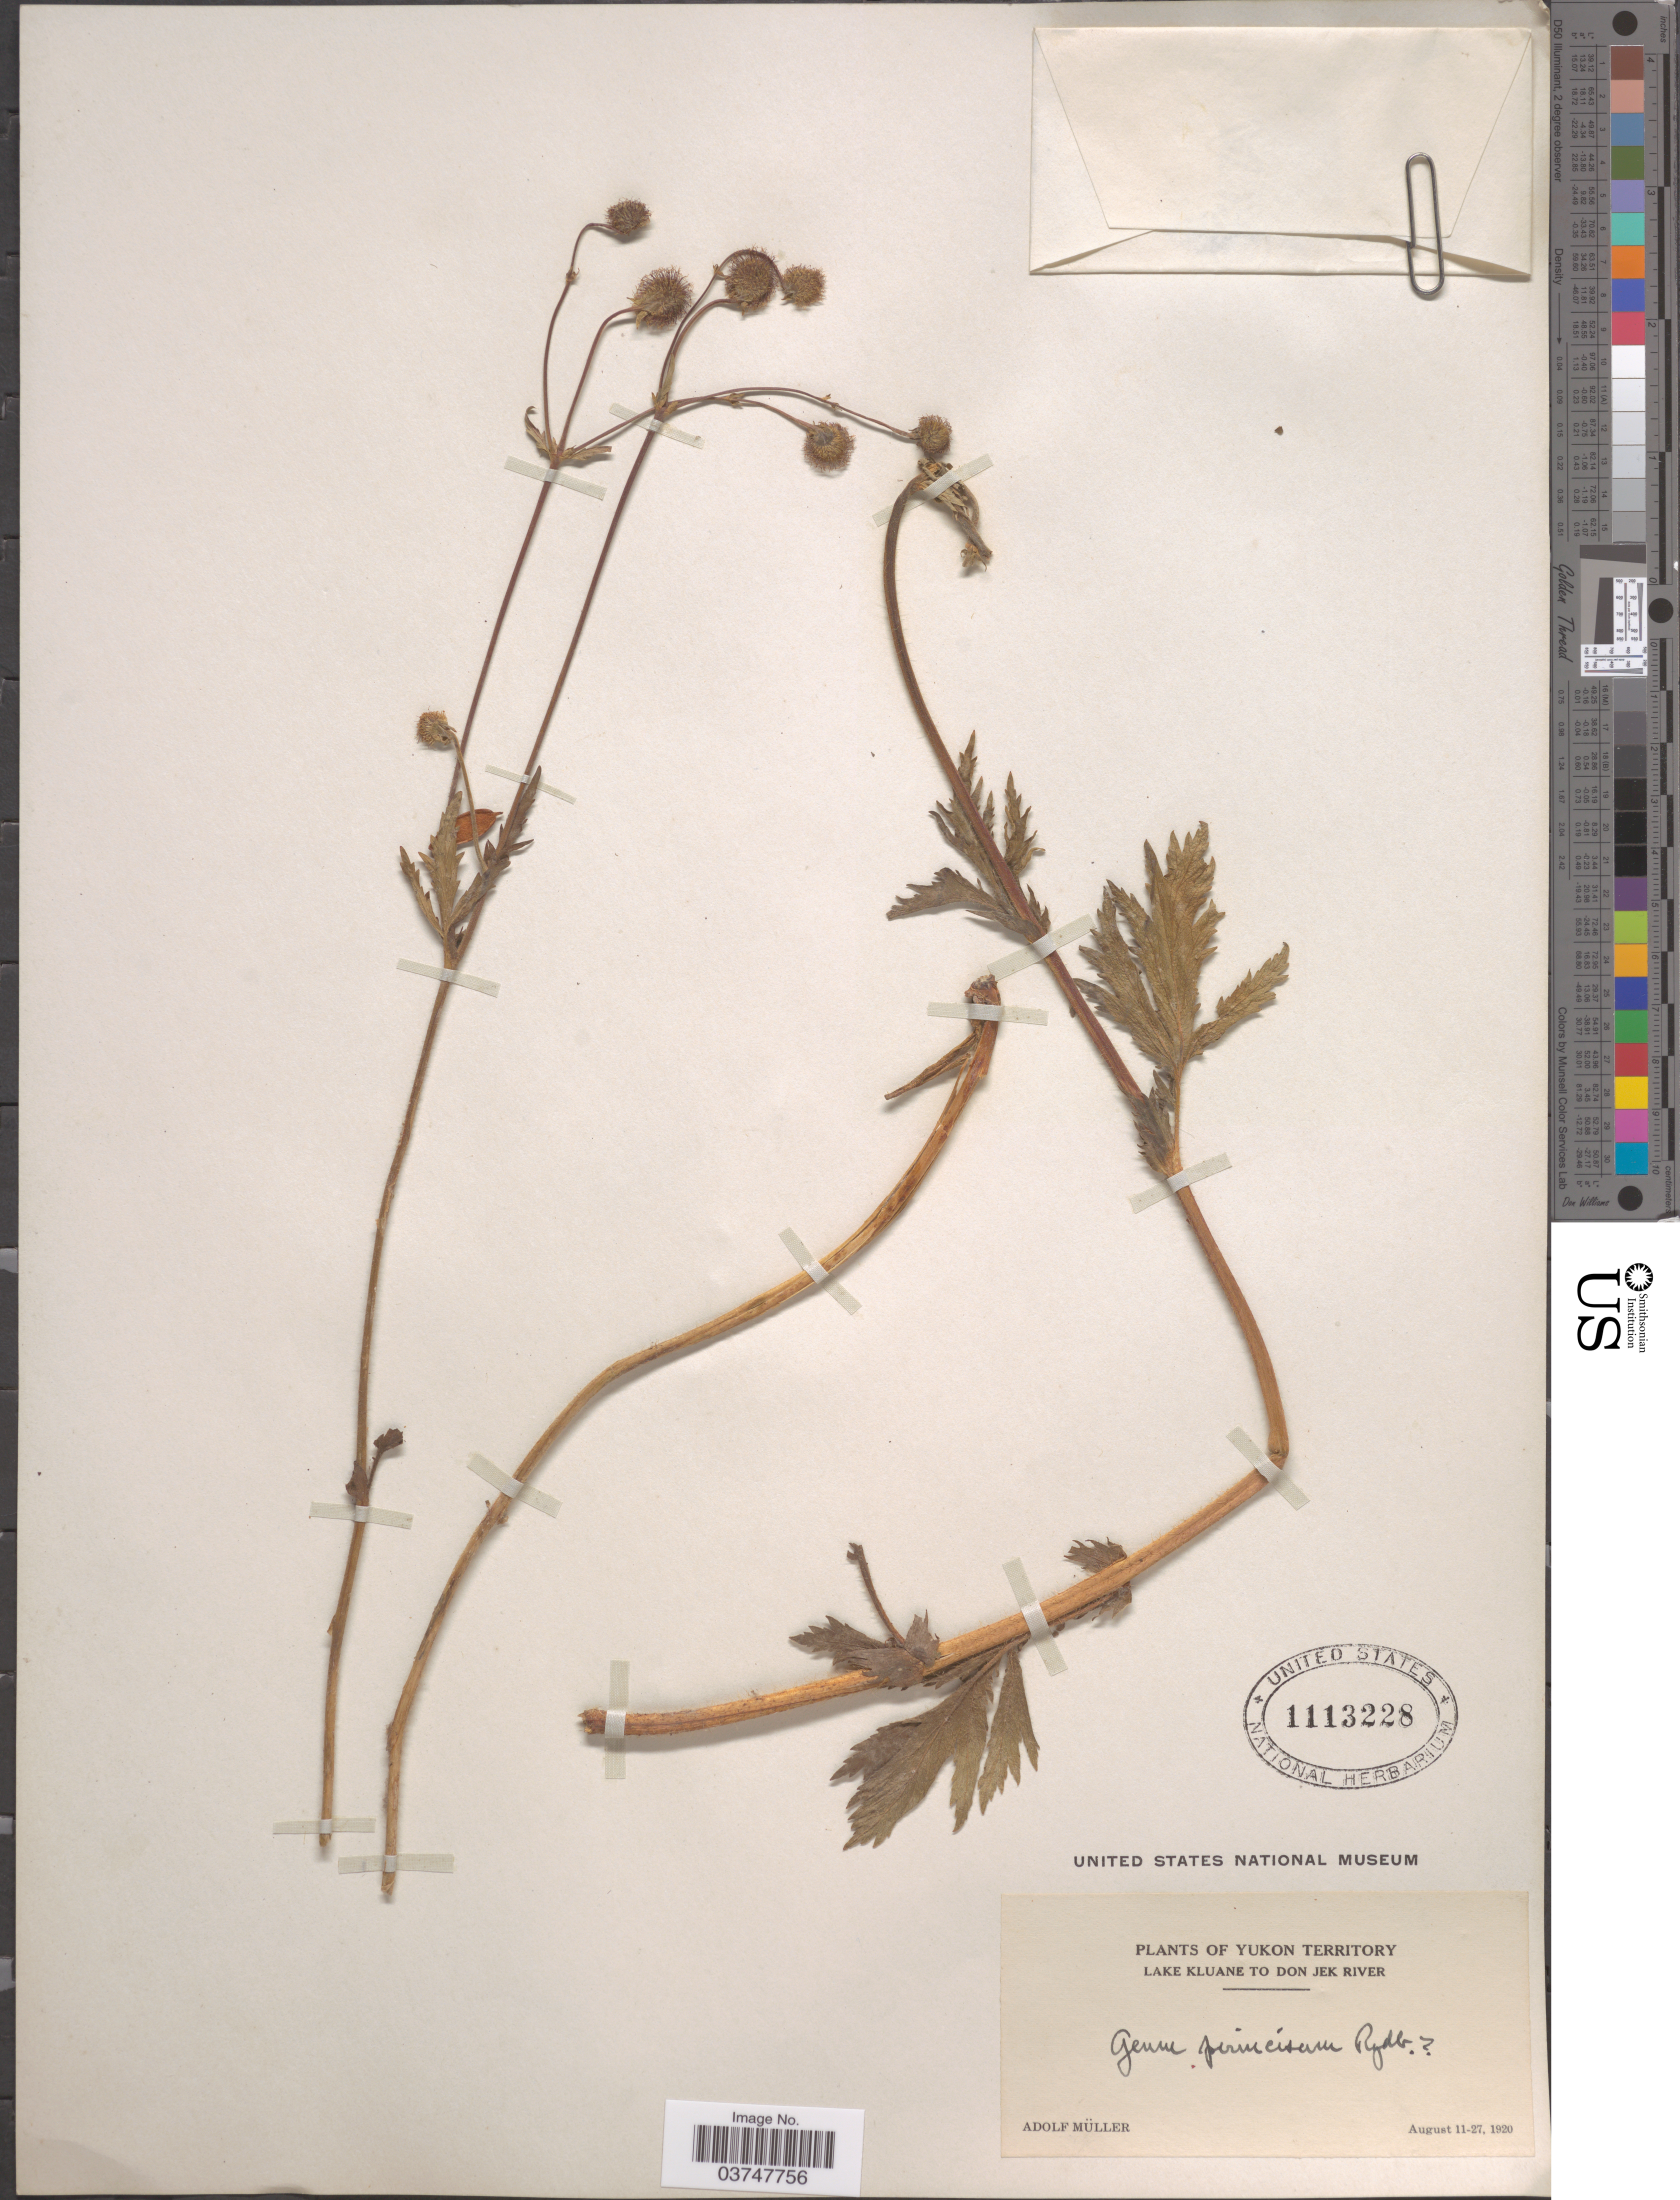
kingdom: Plantae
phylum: Tracheophyta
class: Magnoliopsida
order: Rosales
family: Rosaceae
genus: Geum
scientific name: Geum macrophyllum var. perincisum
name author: (Rydb.) Raup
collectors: A. Muller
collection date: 1920-08-11/1920-08-27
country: Canada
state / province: Yukon Territory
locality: Lake Kluane to Don Jek River.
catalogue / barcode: US 1113228